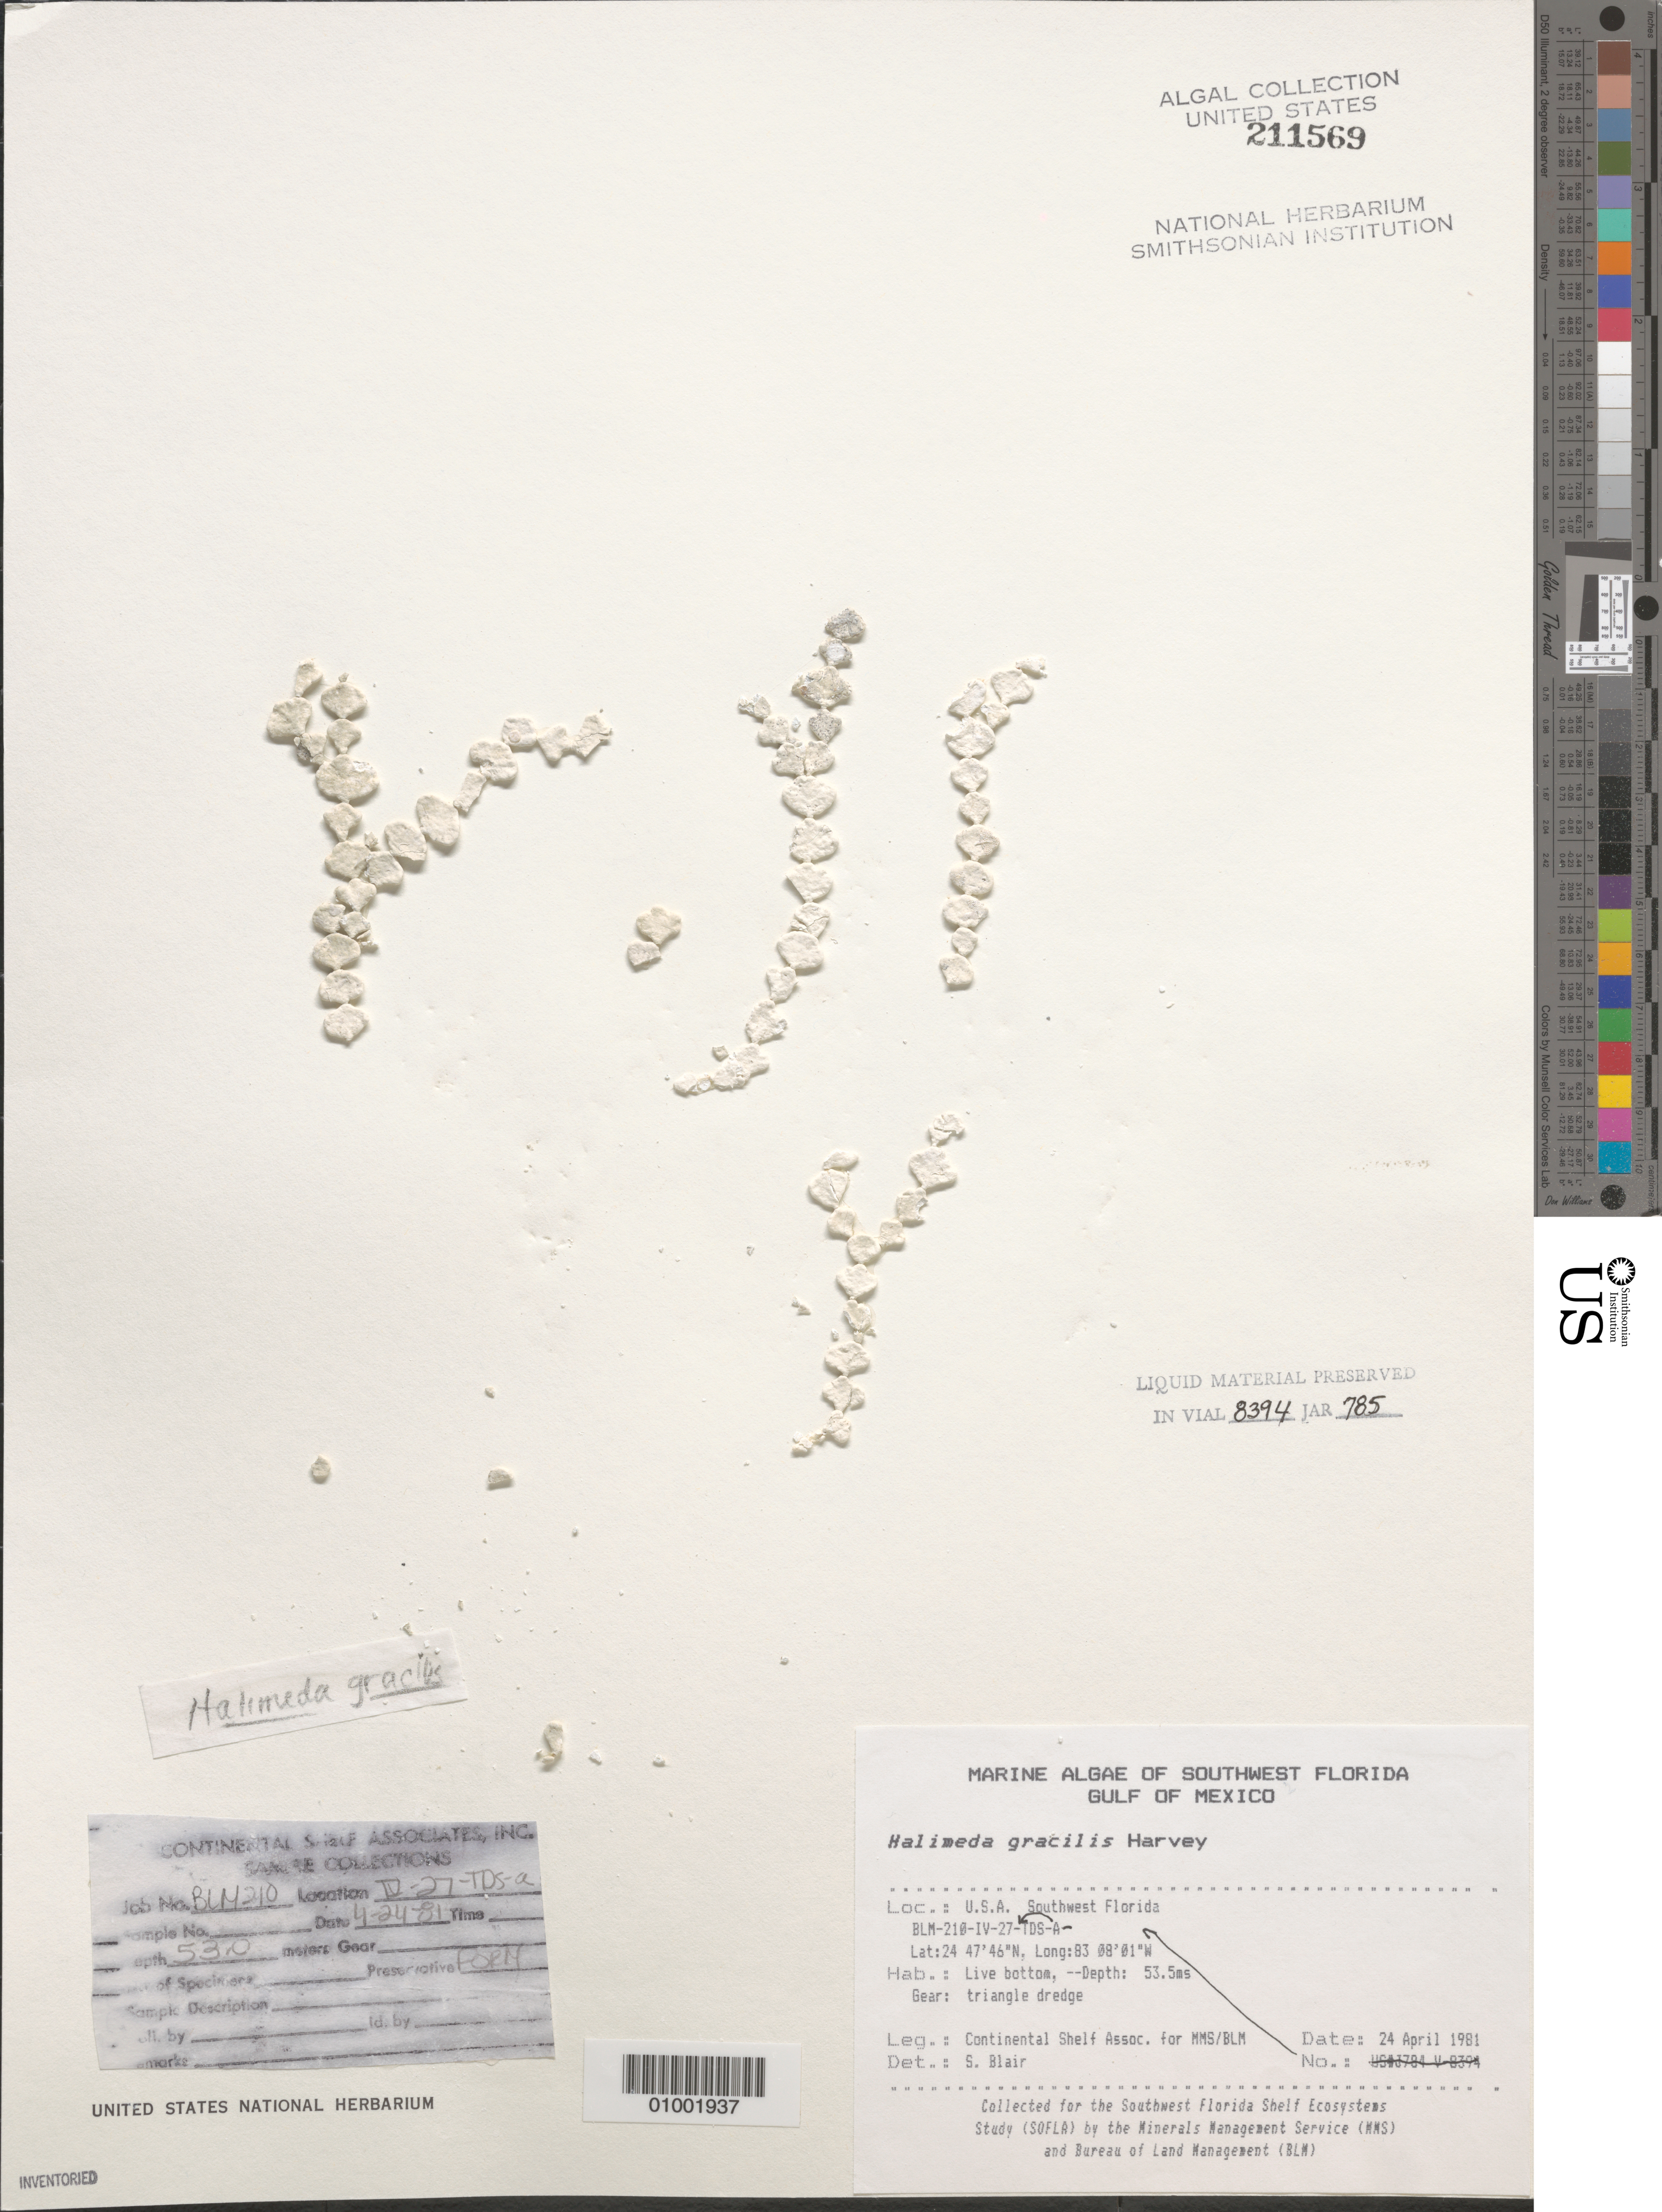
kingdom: Plantae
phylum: Chlorophyta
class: Ulvophyceae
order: Bryopsidales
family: Halimedaceae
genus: Halimeda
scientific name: Halimeda gracilis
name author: Harv. ex J. Agardh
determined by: Blair, S. M.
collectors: Continental Shelf Associates for the MMS/BLM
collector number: BLM-210-IV-27-A-TDS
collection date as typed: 24 Apr 1981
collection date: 1981-04-24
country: United States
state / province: Florida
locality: Gulf of Mexico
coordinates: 24 47'46"N, 83 08'01"W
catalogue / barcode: US 211569